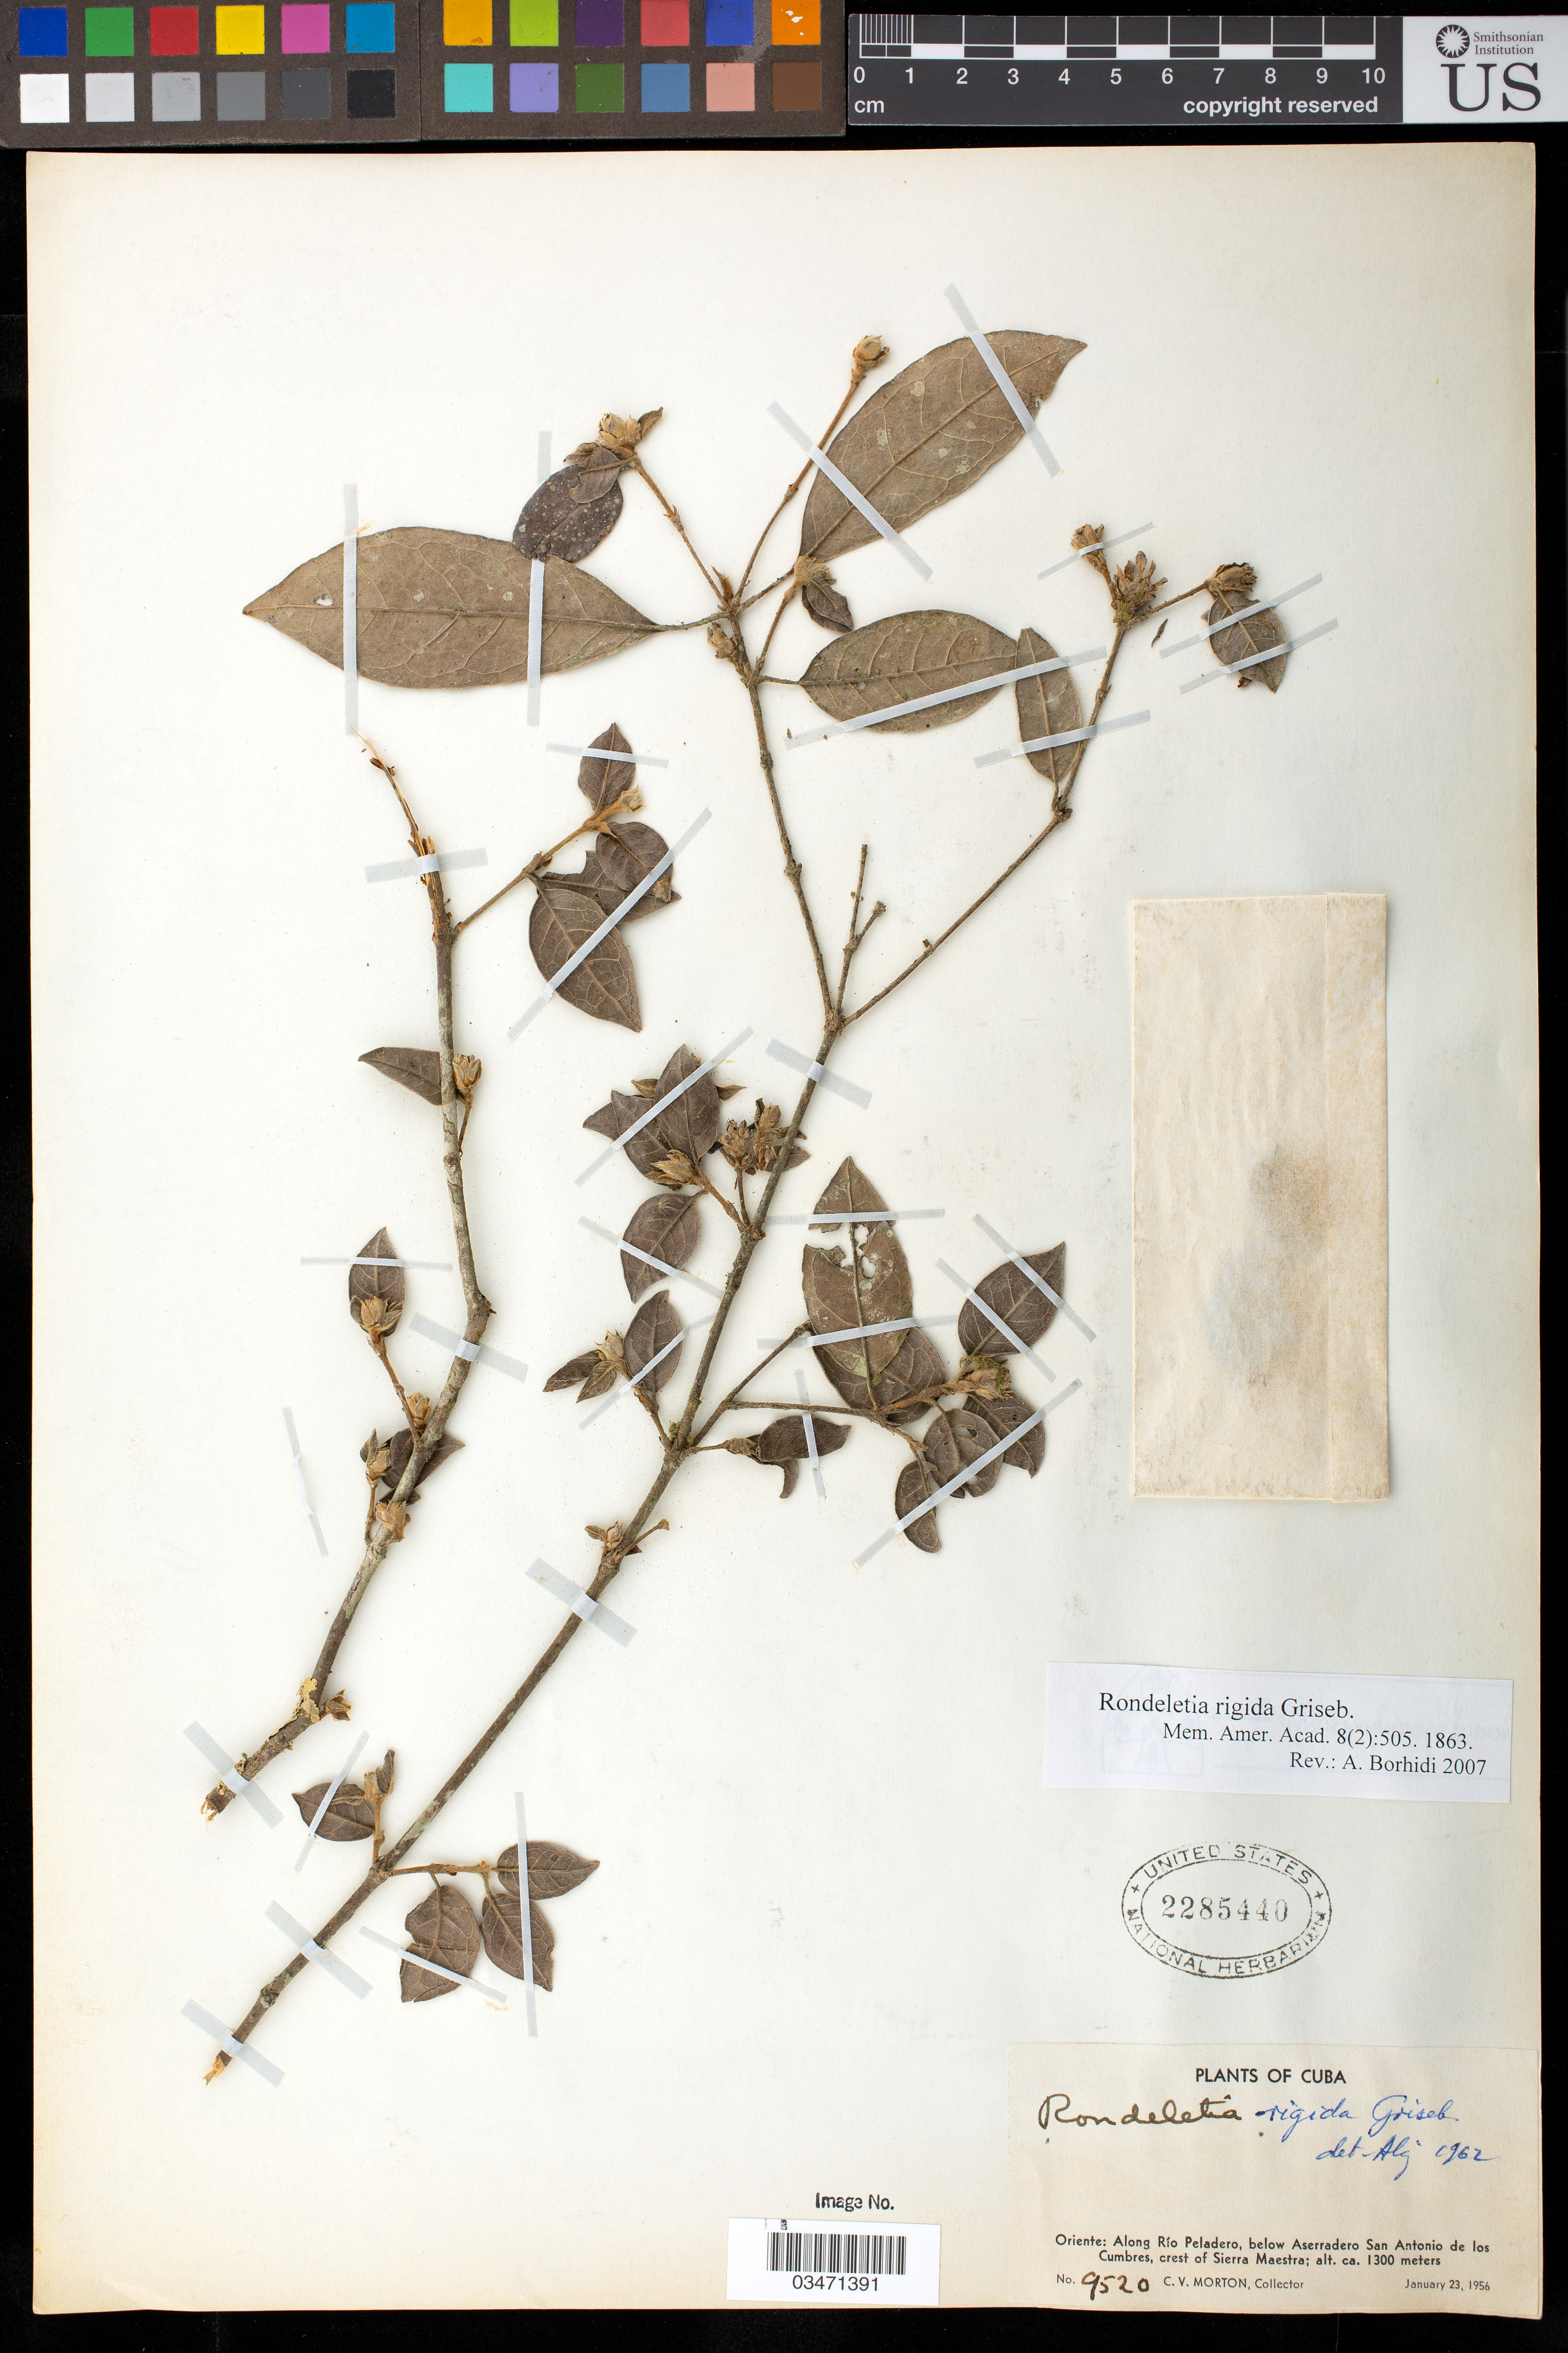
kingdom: Plantae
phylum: Tracheophyta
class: Magnoliopsida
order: Gentianales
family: Rubiaceae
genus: Rondeletia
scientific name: Rondeletia rigida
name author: Griseb.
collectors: C. V. Morton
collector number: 9520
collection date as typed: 23 Jan 1956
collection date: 1956-01-23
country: Cuba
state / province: Granma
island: Cuba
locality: Along Río Peladero, below Aserradero San Antonio de los Cumbres, crest of Sierra Maestra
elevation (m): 1300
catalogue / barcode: US 2285440